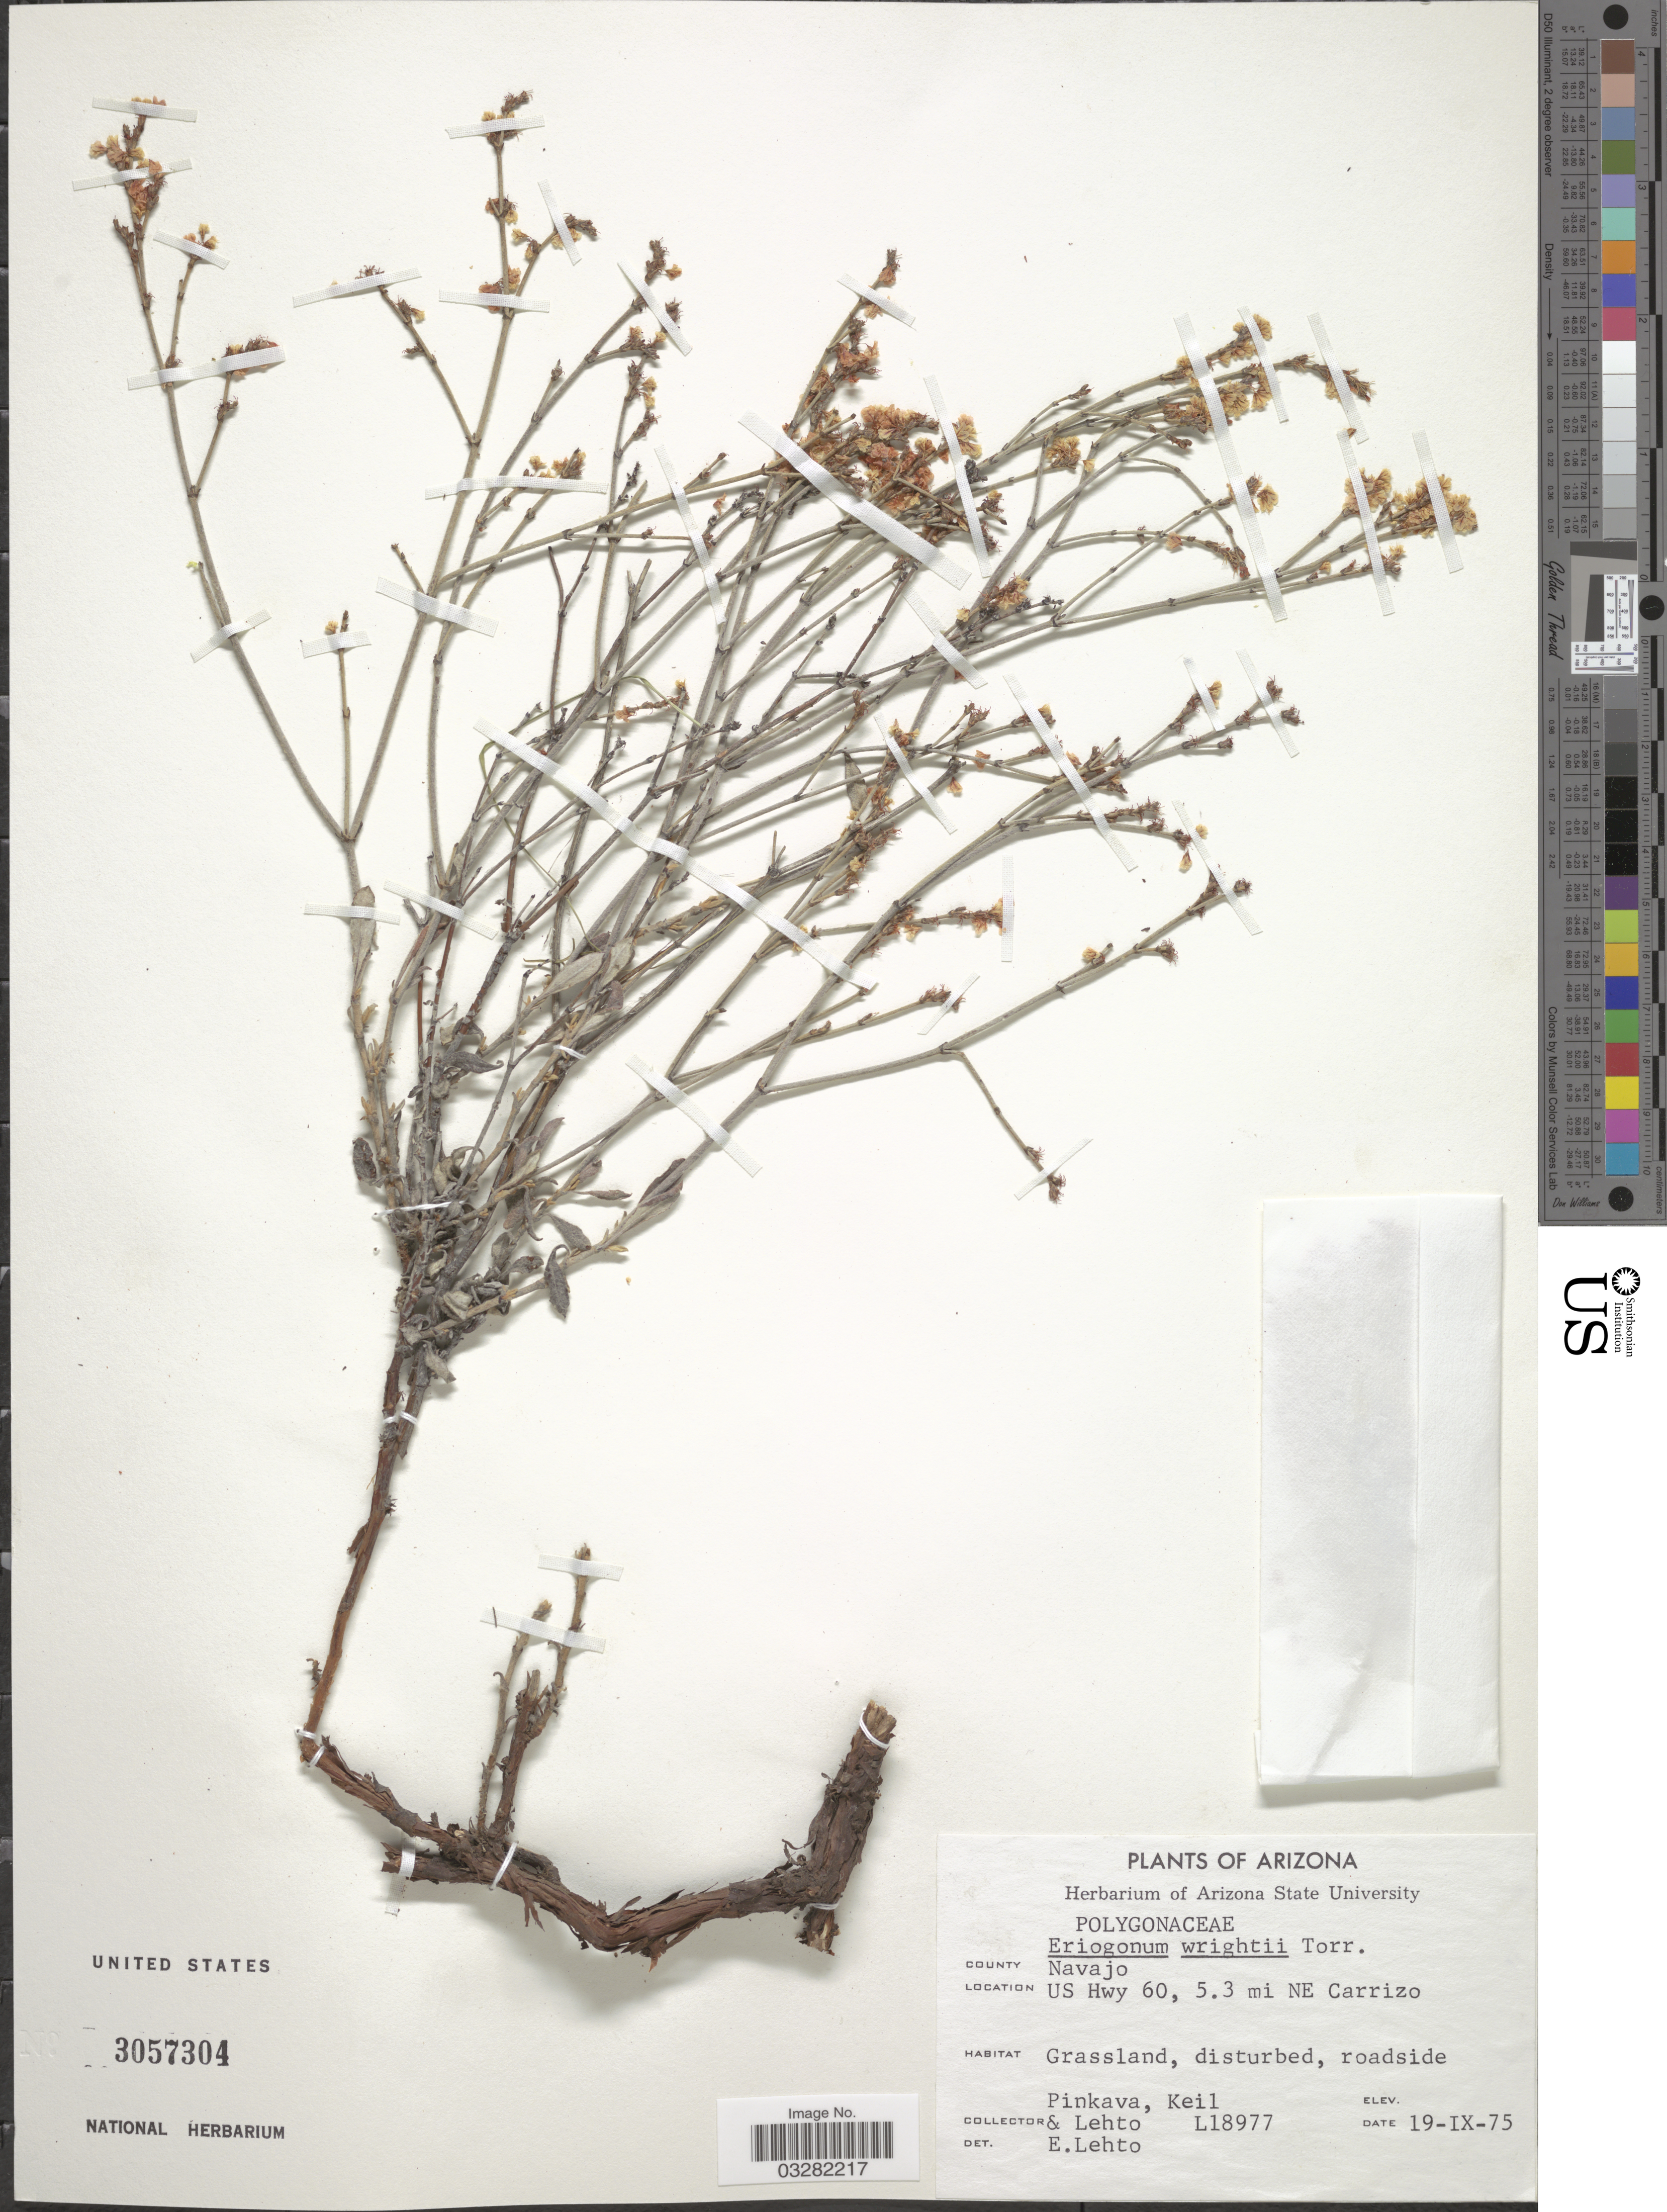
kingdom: Plantae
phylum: Tracheophyta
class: Magnoliopsida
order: Caryophyllales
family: Polygonaceae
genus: Eriogonum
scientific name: Eriogonum wrightii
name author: Torr. ex Benth. in DC.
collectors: -. Pinkava, Keil & -. Lehto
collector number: L18977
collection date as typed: Transcribed d/m/y: 19/9/75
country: United States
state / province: Arizona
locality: County Navajo. US Hwy 60, 5.3 mi NE Carrizo.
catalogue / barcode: US 3057304